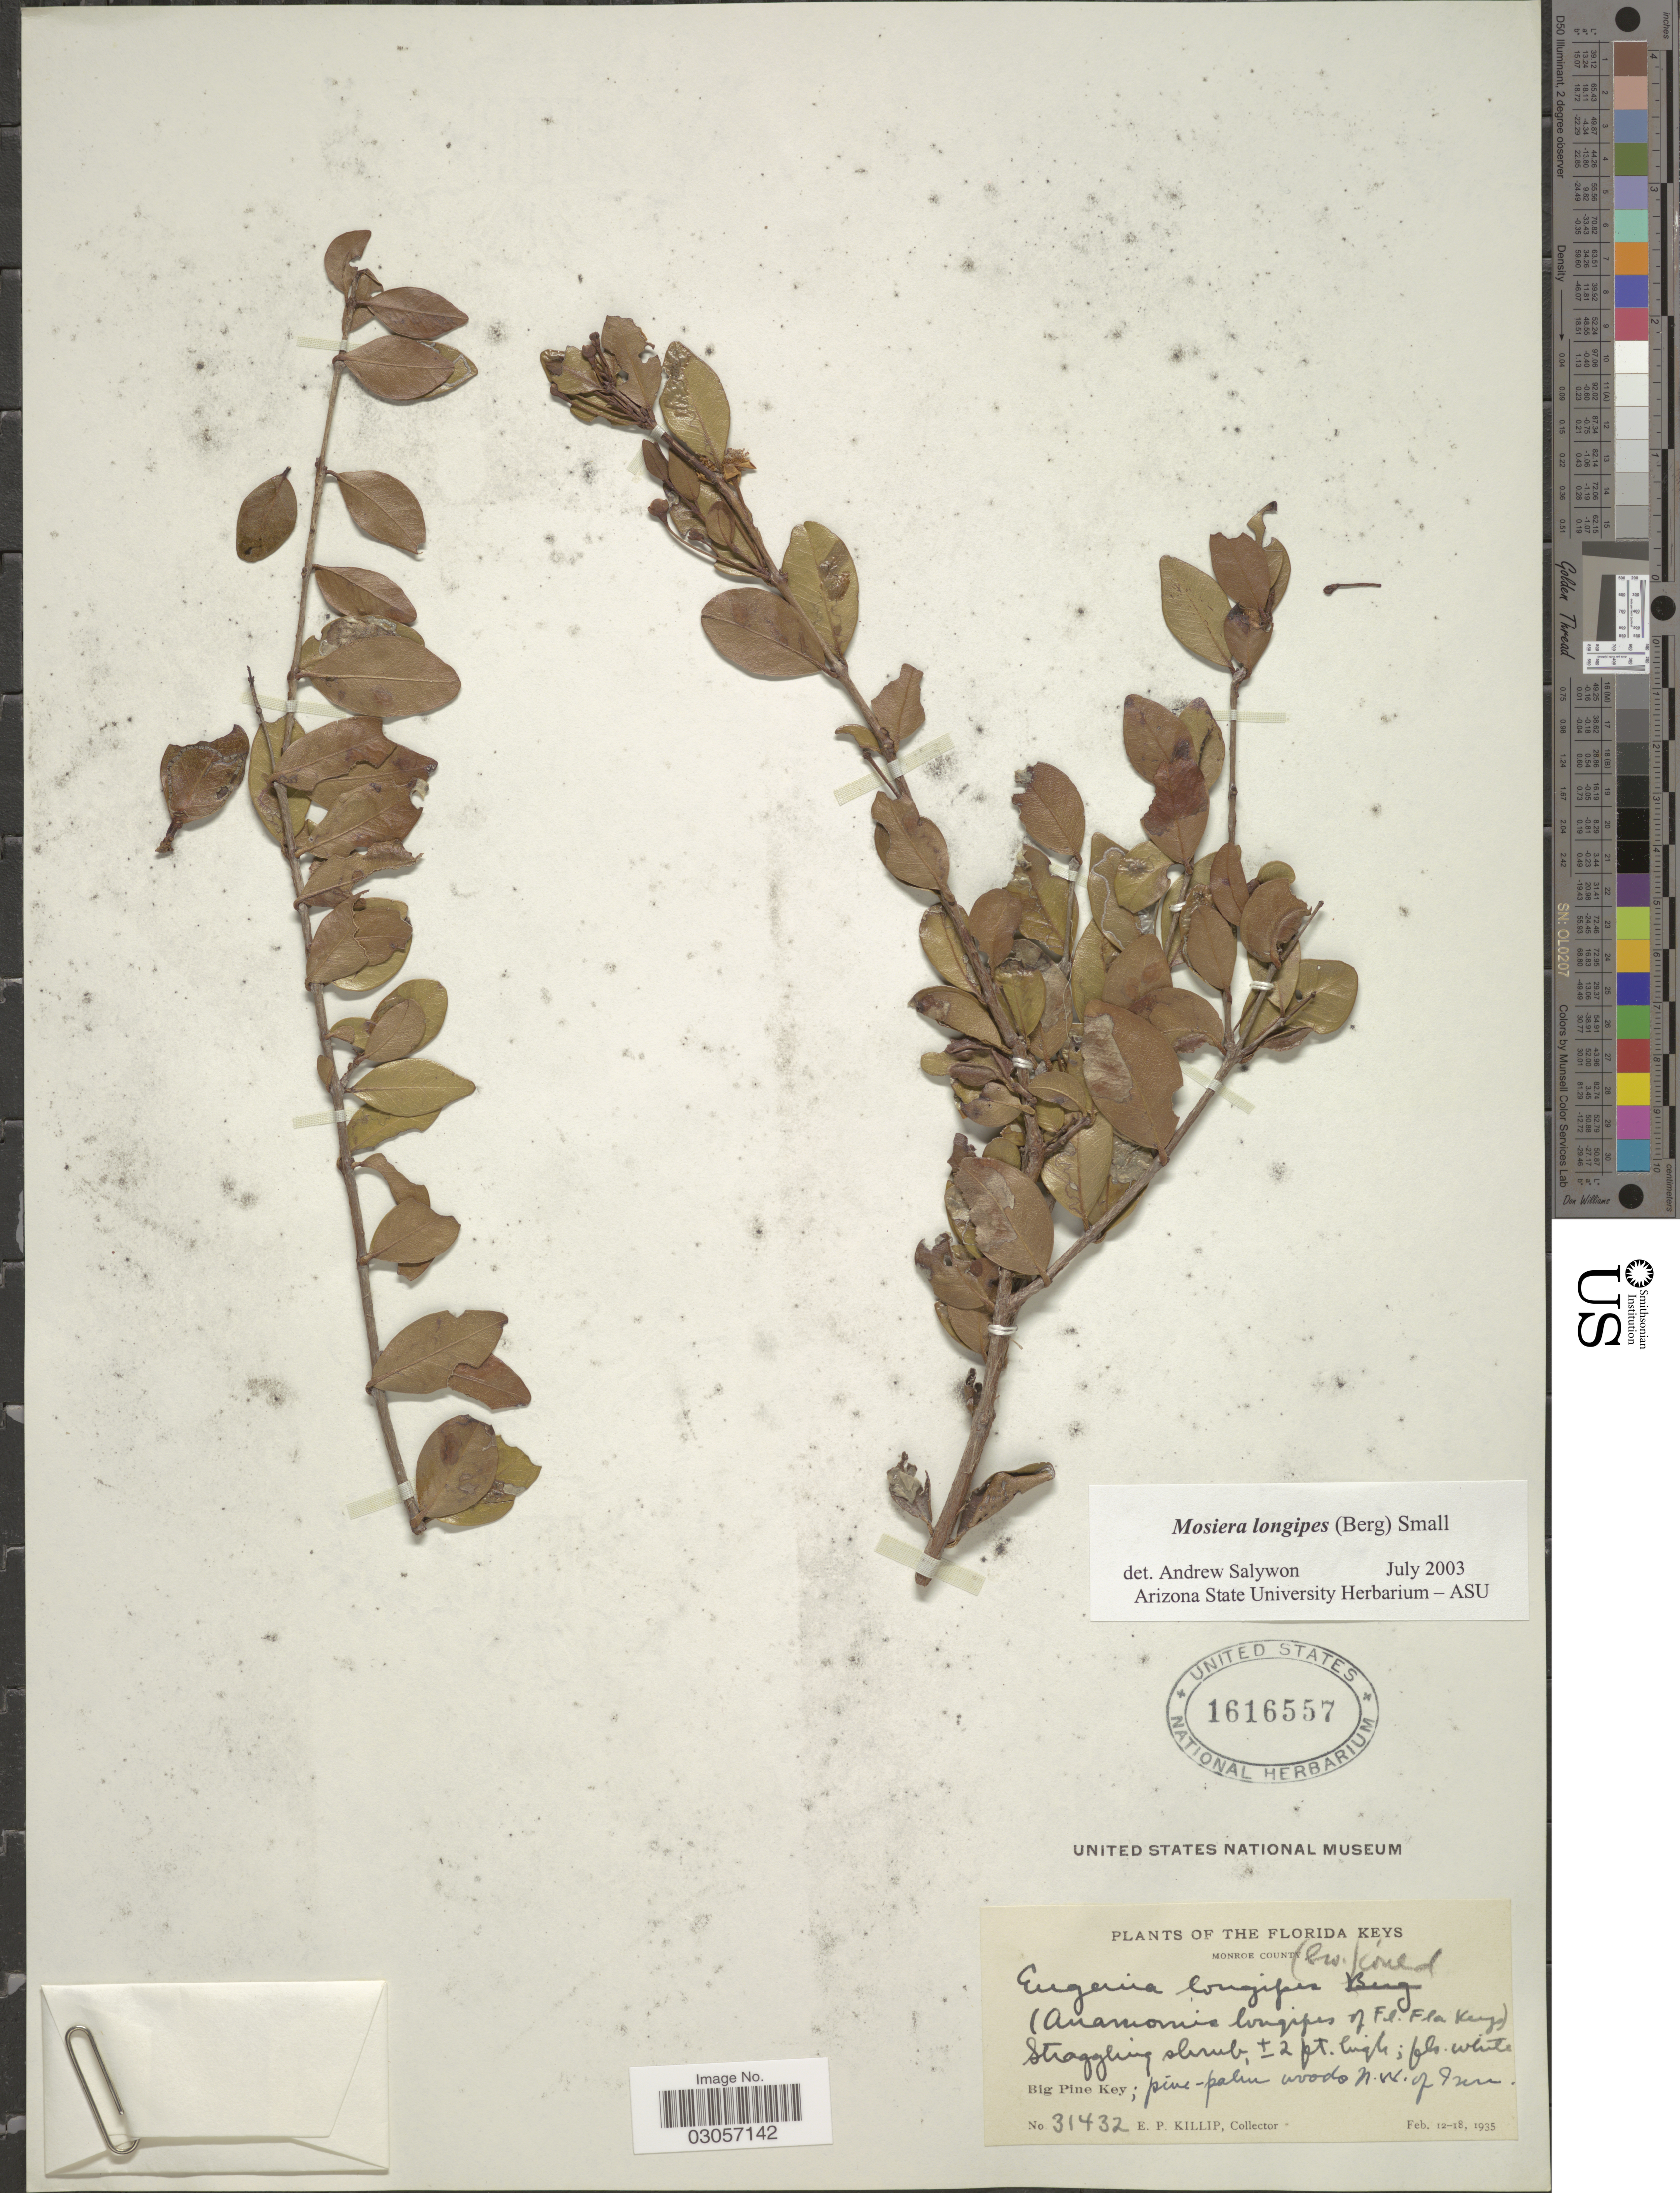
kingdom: Plantae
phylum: Tracheophyta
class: Magnoliopsida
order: Myrtales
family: Myrtaceae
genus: Mosiera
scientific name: Mosiera longipes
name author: (O. Berg) Small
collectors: E. P. Killip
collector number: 31432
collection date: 1935-02-12/1935-02-18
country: United States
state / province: Florida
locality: The Florida Keys, Monroe County, Big Pine Key; pine-palm woods N.W. of Inn.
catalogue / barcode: US 1616557